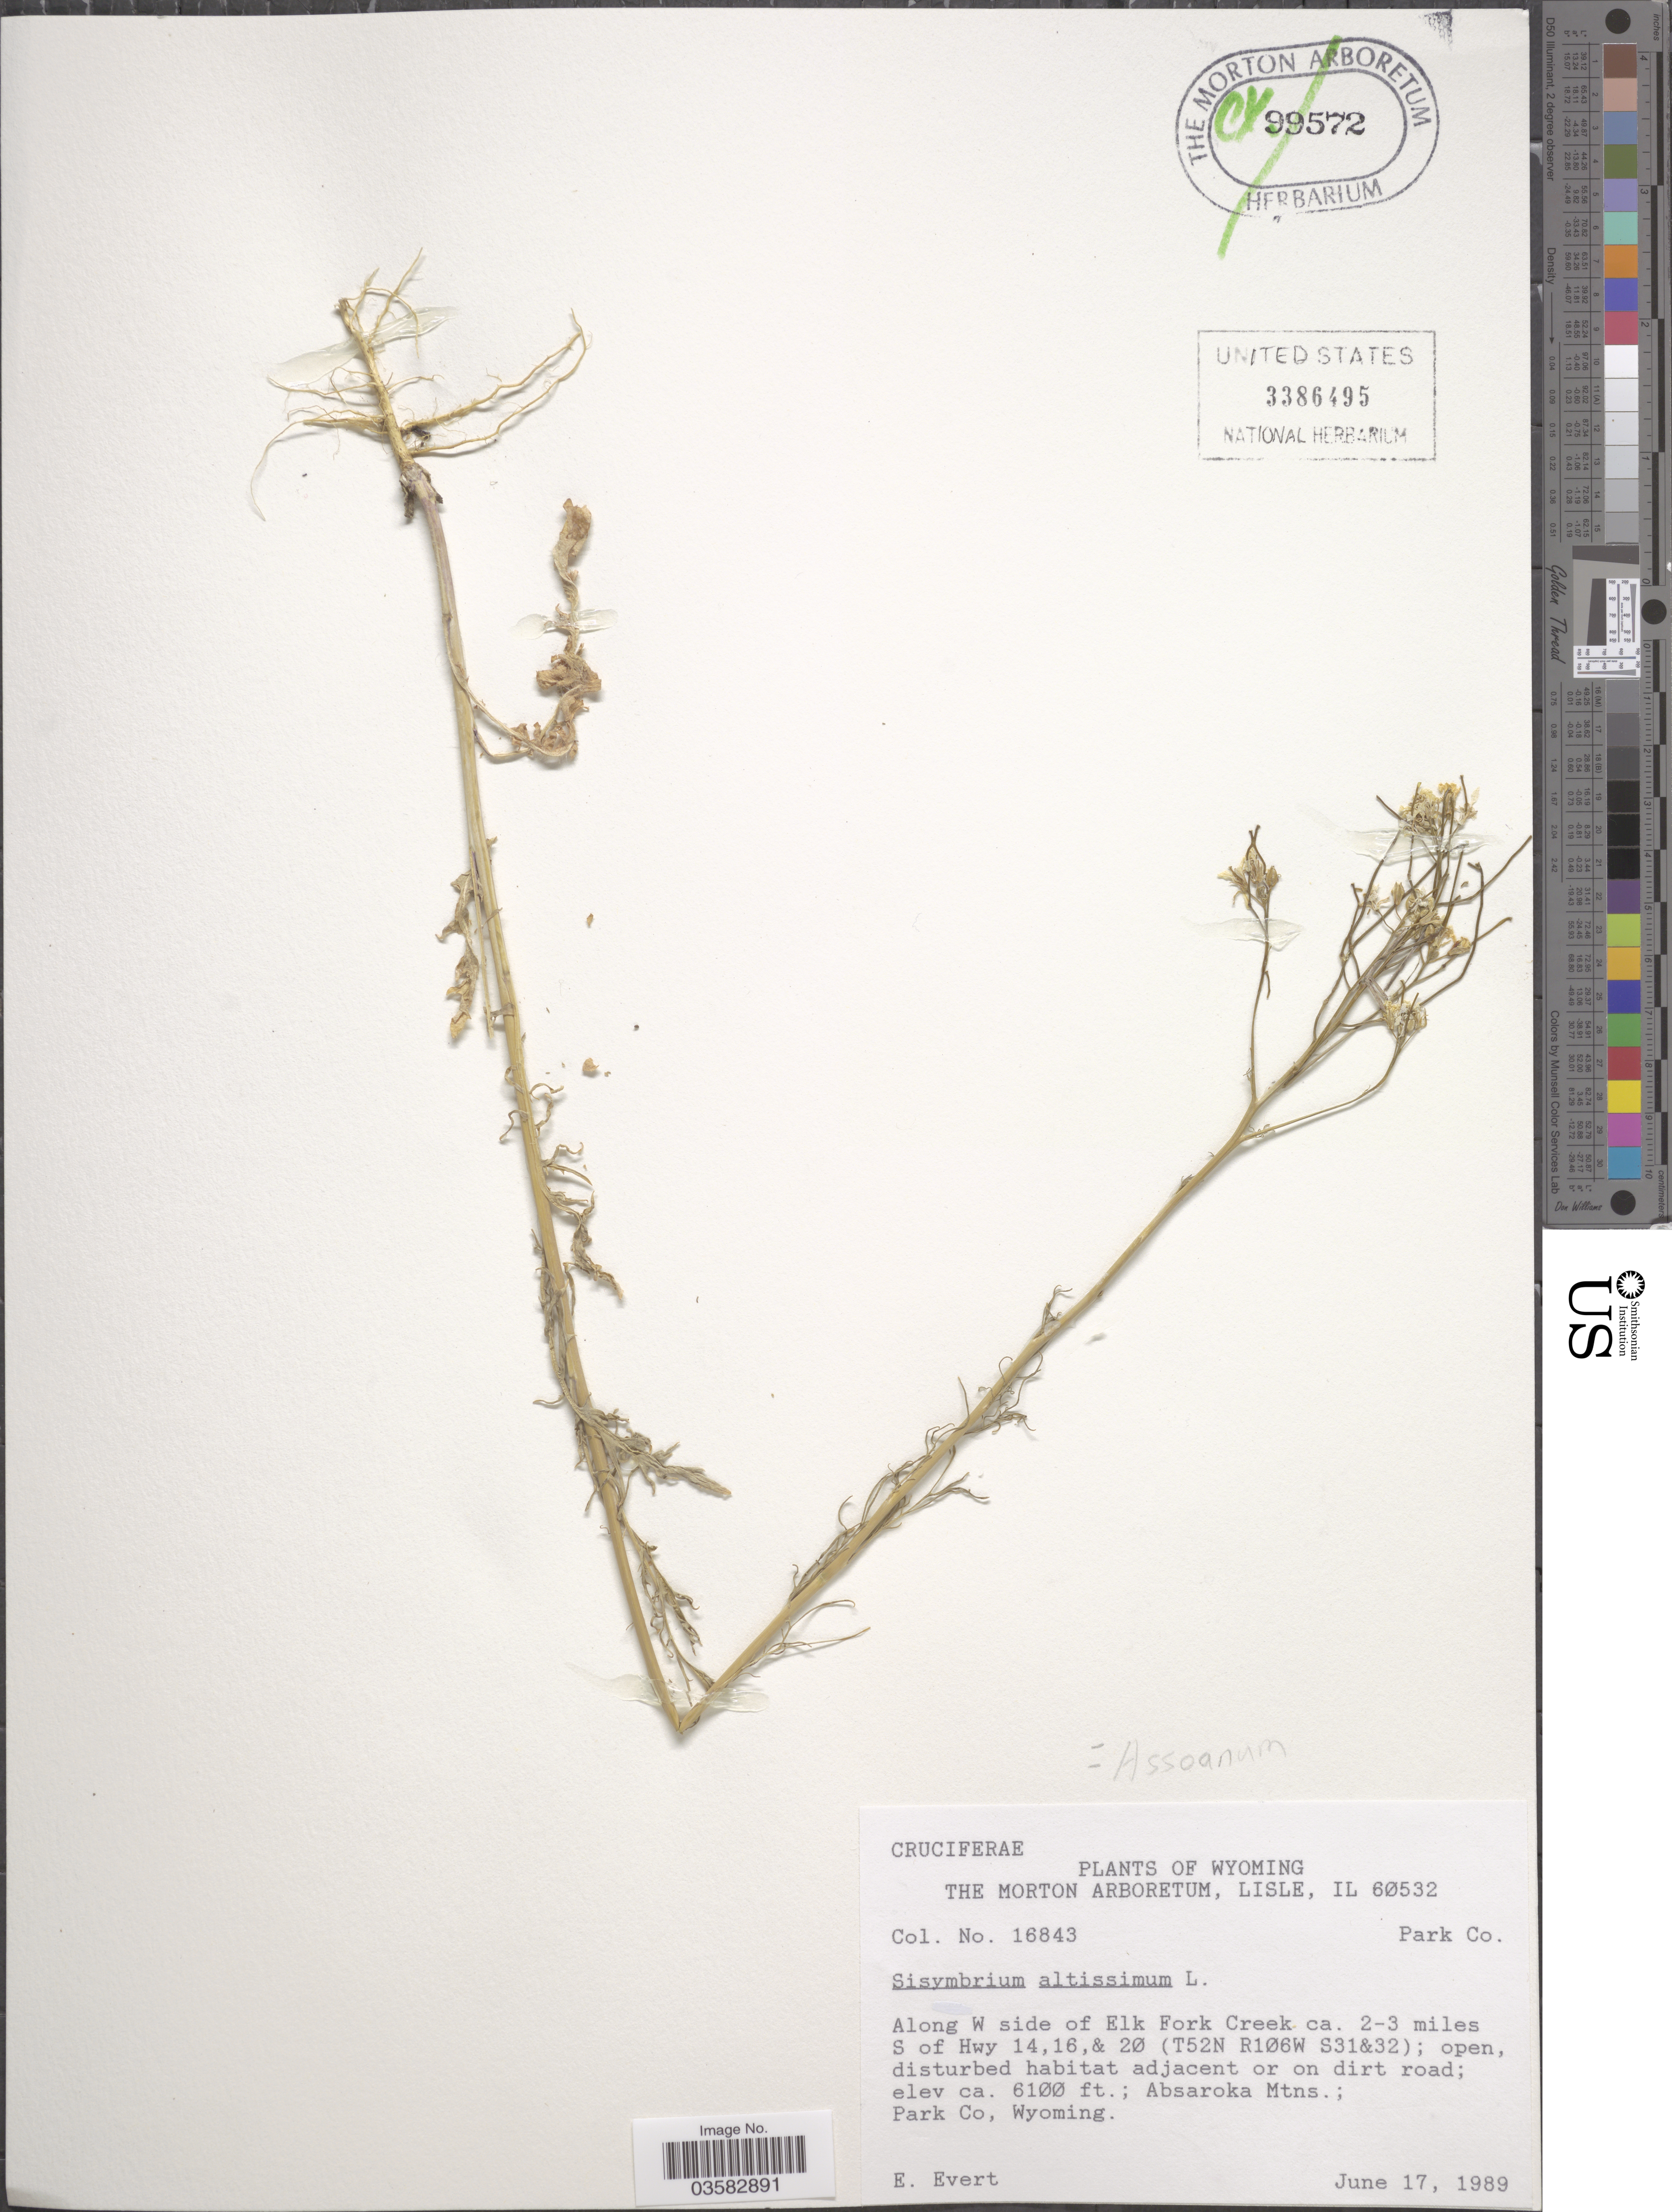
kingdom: Plantae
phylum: Tracheophyta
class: Magnoliopsida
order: Brassicales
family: Brassicaceae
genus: Sisymbrium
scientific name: Sisymbrium altissimum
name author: L.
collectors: E. Evert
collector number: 16843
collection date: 1989-06-17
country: United States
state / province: Wyoming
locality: Park Co. Along W side of Elk Fork Creek ca. 2-3 miles S of Hwy 14,16,& 20 (T52N R106W S31&32). Absaroka Mtns.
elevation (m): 1859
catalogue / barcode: US 3386495